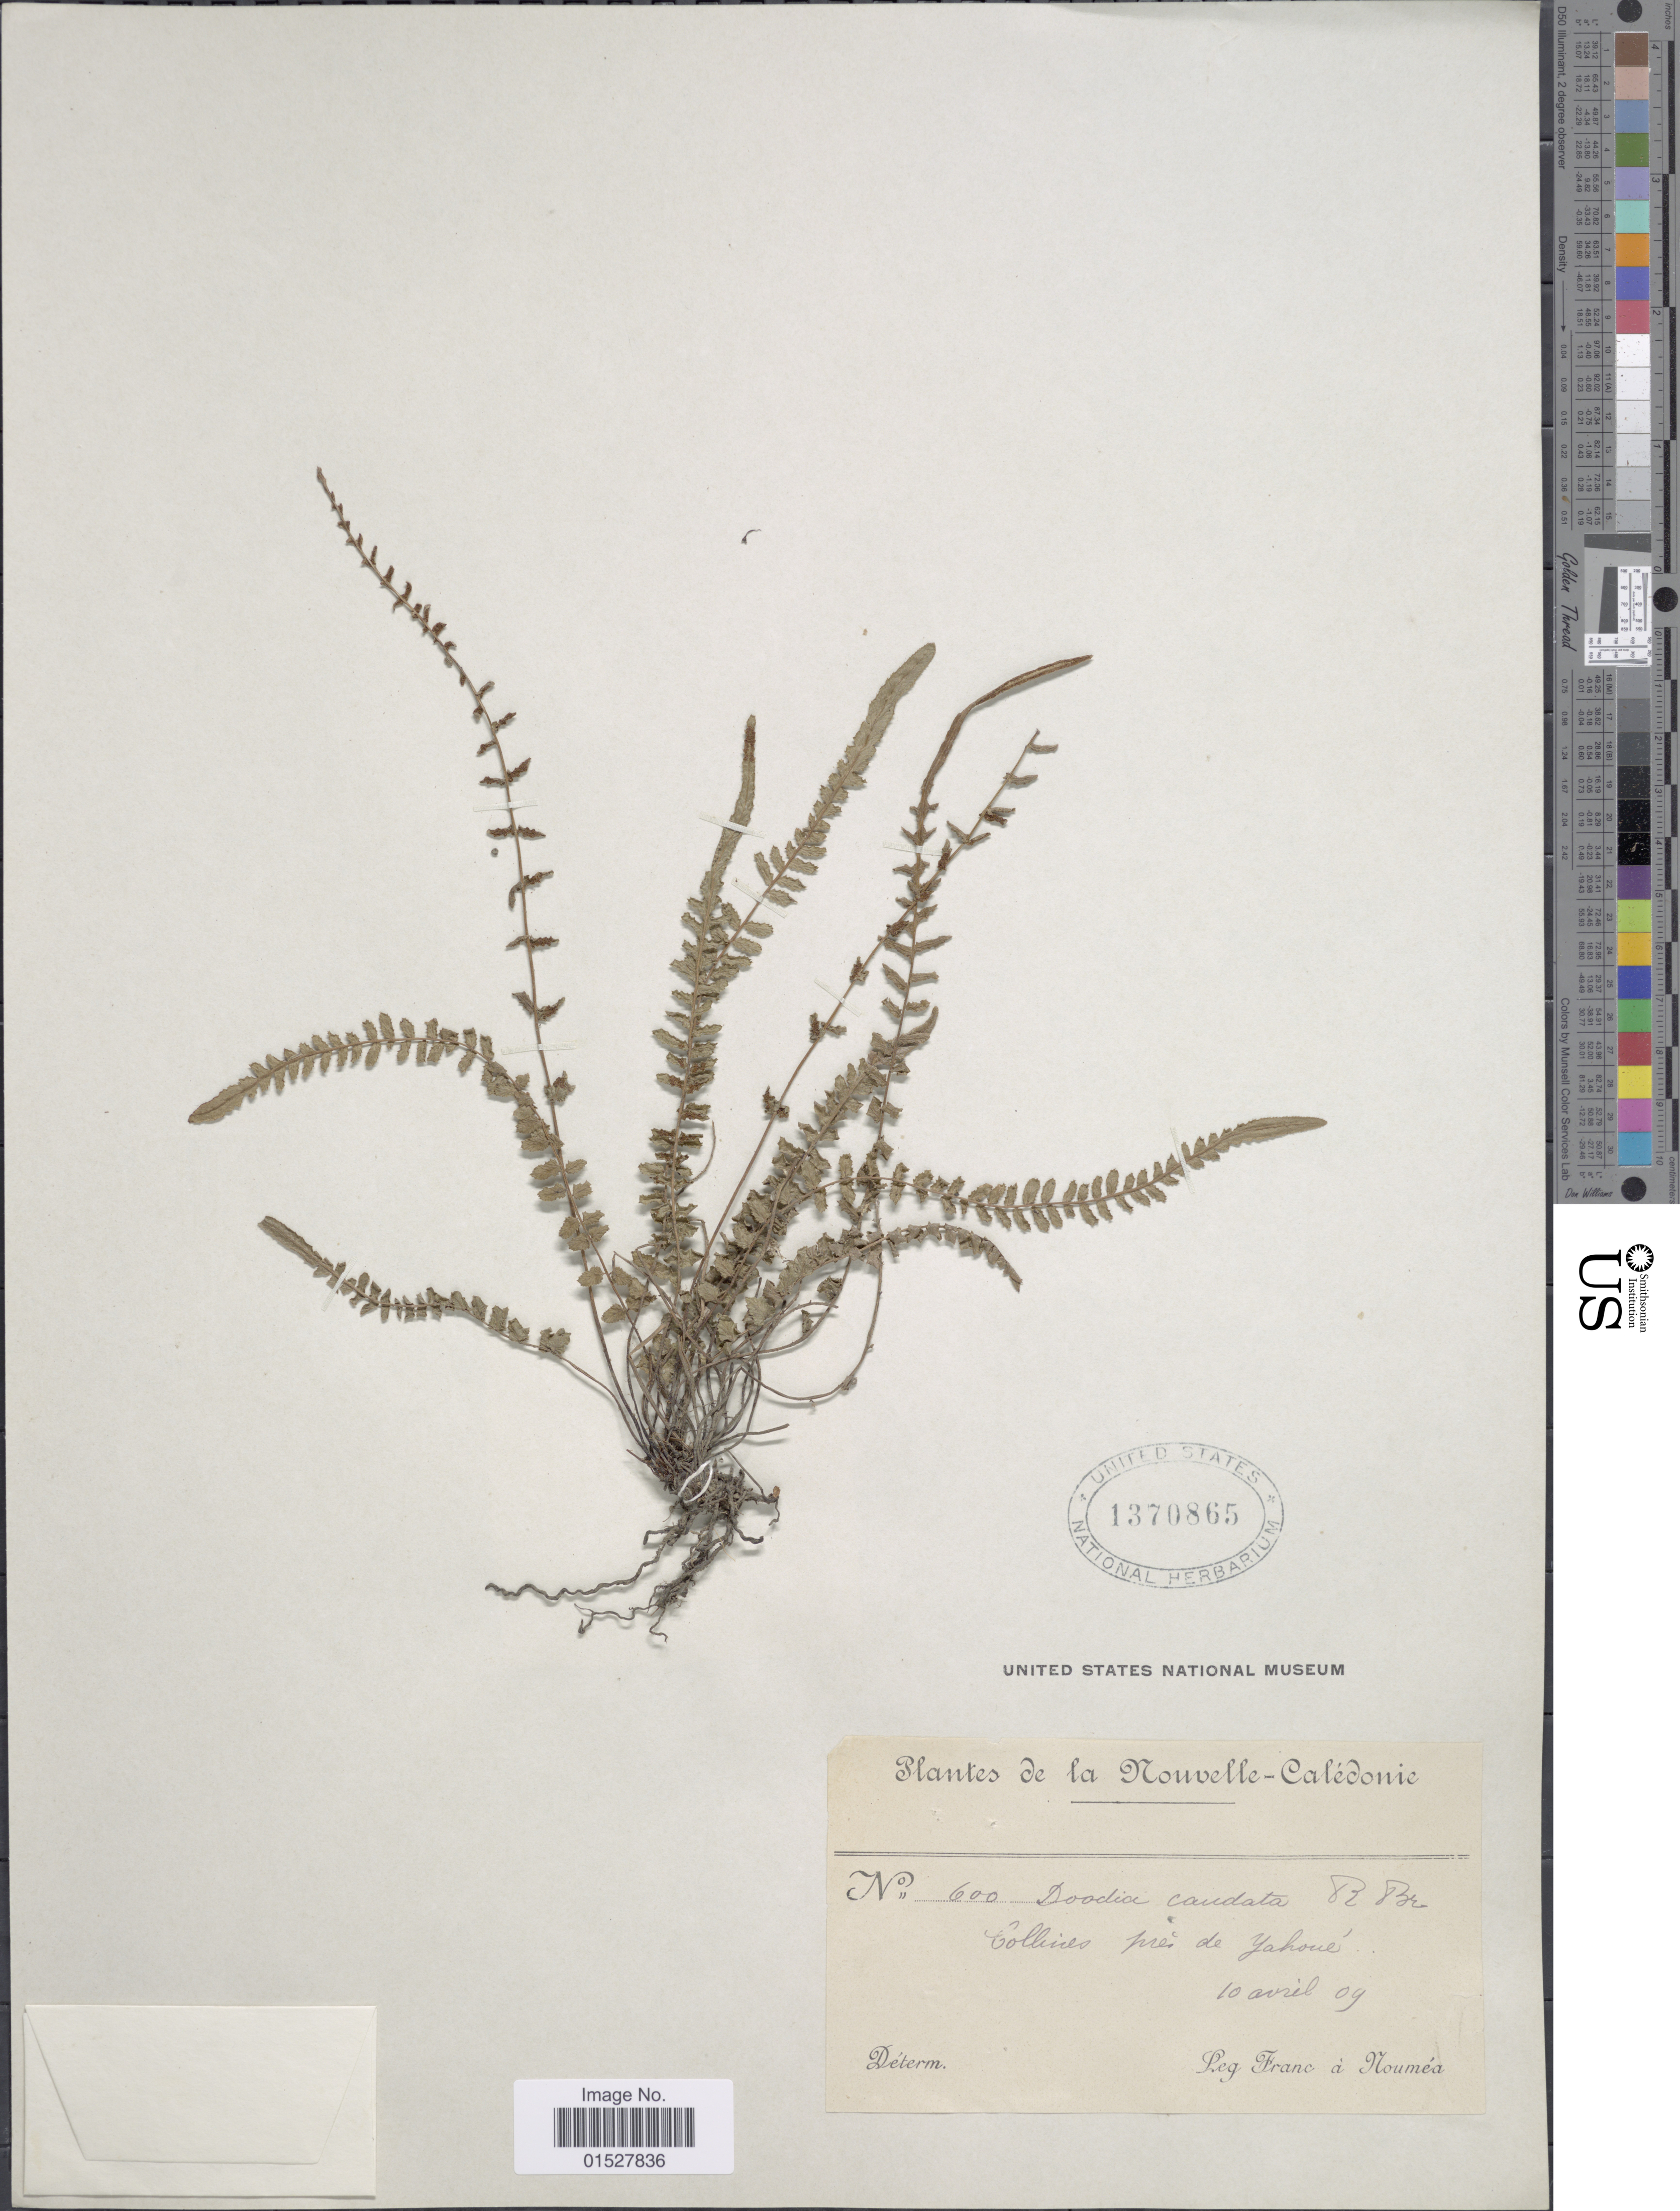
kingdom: Plantae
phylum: Tracheophyta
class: Polypodiopsida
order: Polypodiales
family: Blechnaceae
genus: Blechnum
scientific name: Blechnum spinulosum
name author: Poir.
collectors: Franc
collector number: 600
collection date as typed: Transcribed d/m/y: 10/4/9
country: New Caledonia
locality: Collines près de Yahoué.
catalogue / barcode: US 1370865